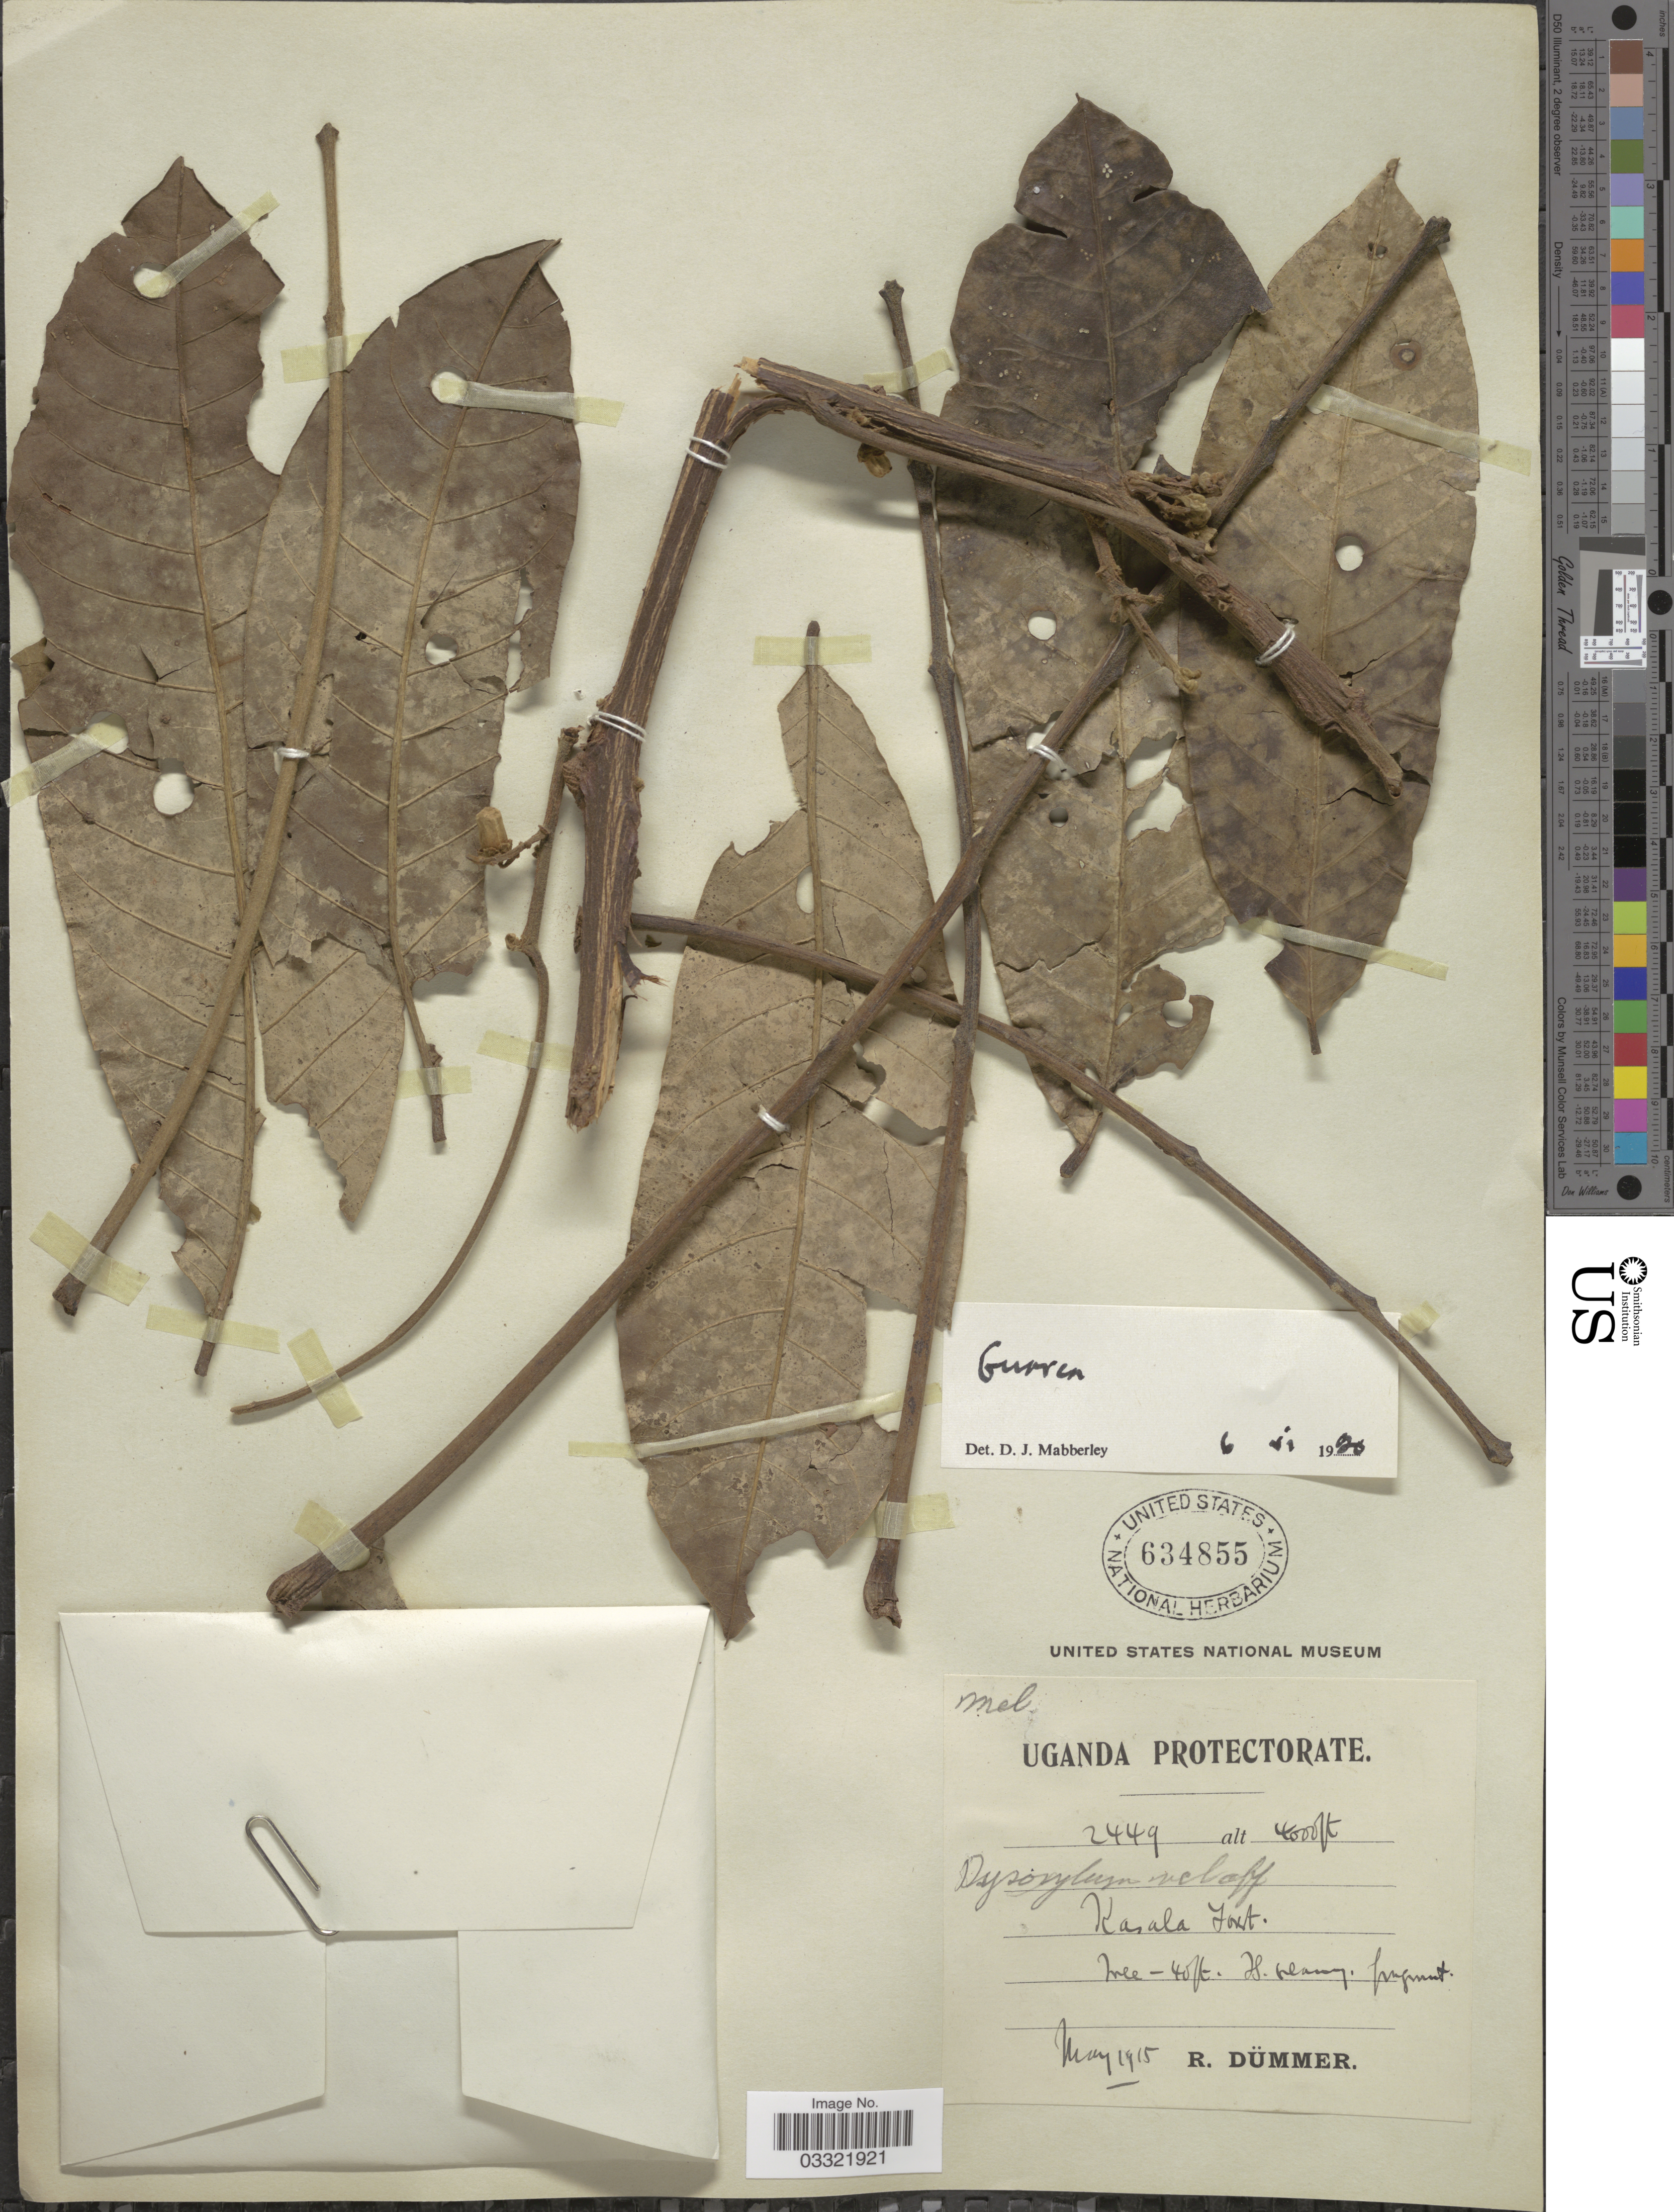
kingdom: Plantae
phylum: Tracheophyta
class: Magnoliopsida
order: Sapindales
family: Meliaceae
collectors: R. A. Dümmer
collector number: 2449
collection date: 1915-05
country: Uganda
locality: Kasala Forest.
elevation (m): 1219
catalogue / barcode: US 634855